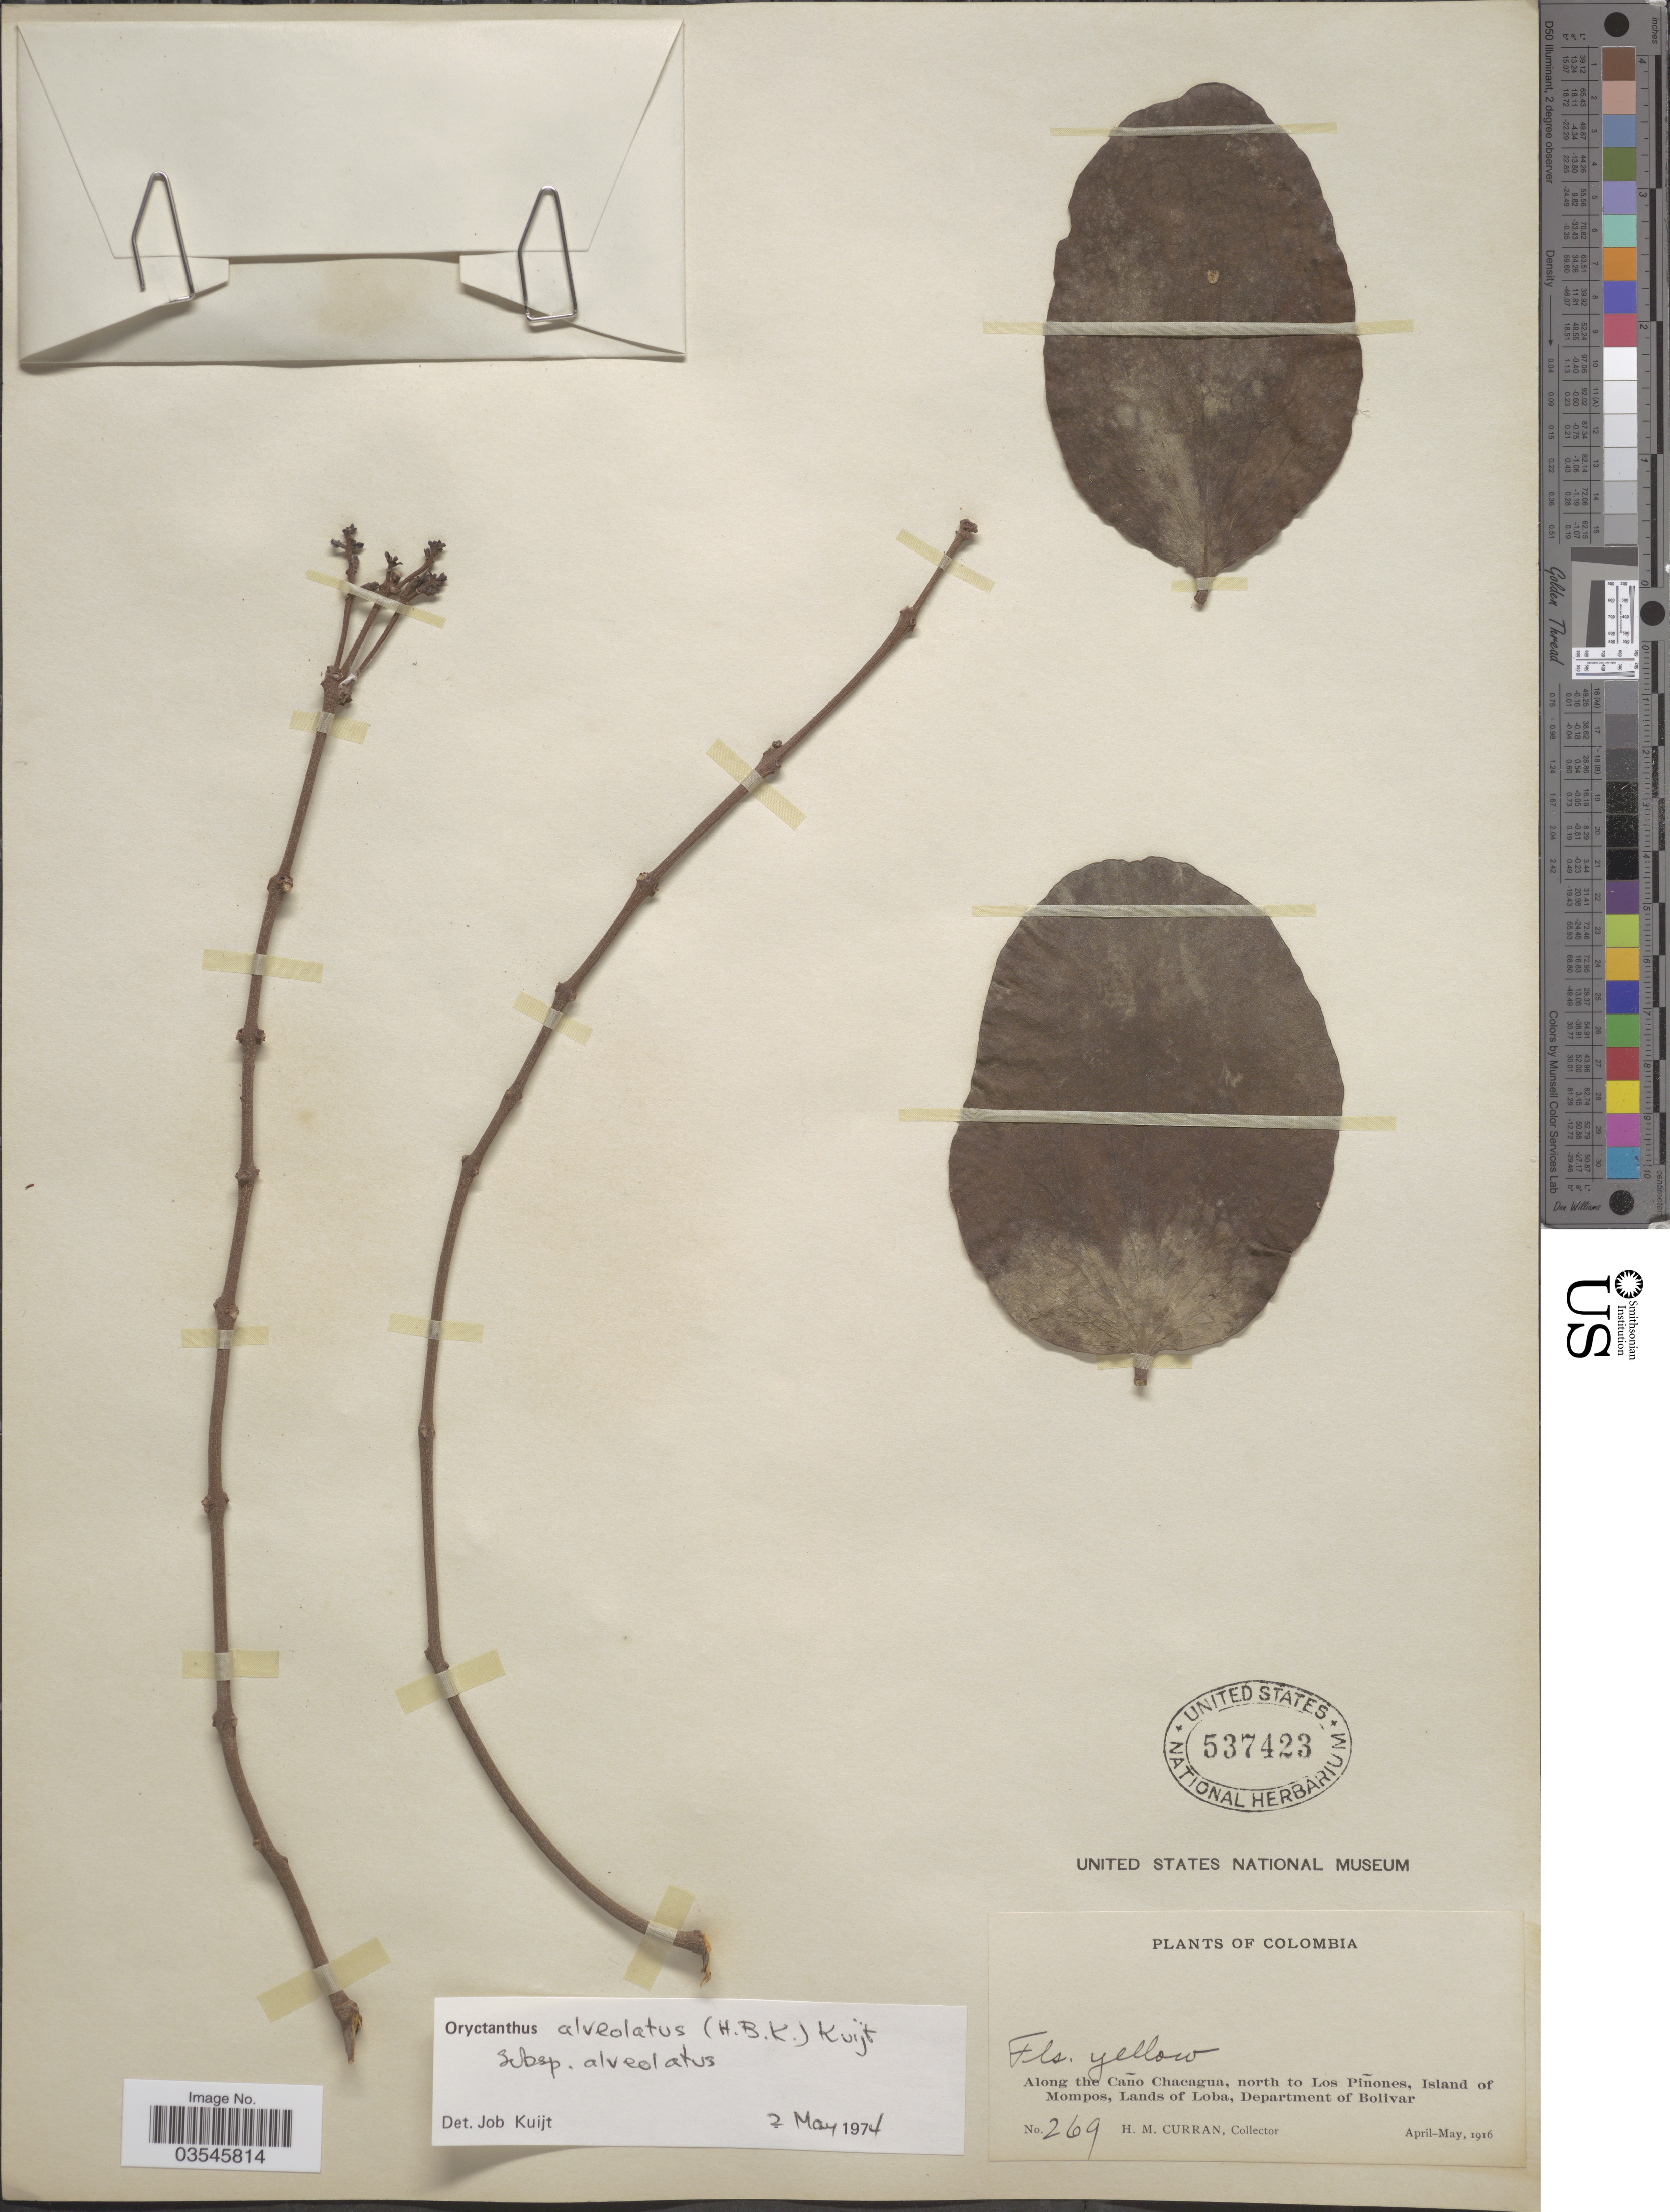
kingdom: Plantae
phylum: Tracheophyta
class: Magnoliopsida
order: Santalales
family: Loranthaceae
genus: Oryctanthus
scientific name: Oryctanthus alveolatus subsp. alveolatus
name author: (Kunth) Kuijt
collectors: H. M. Curran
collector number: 269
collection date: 1916-04/1916-05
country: Colombia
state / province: Bolívar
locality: Along the Caño Chacagua, north to Los Piñones, Island of Mompos, Lands of Loba, Department of Bolivar.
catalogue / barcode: US 537423